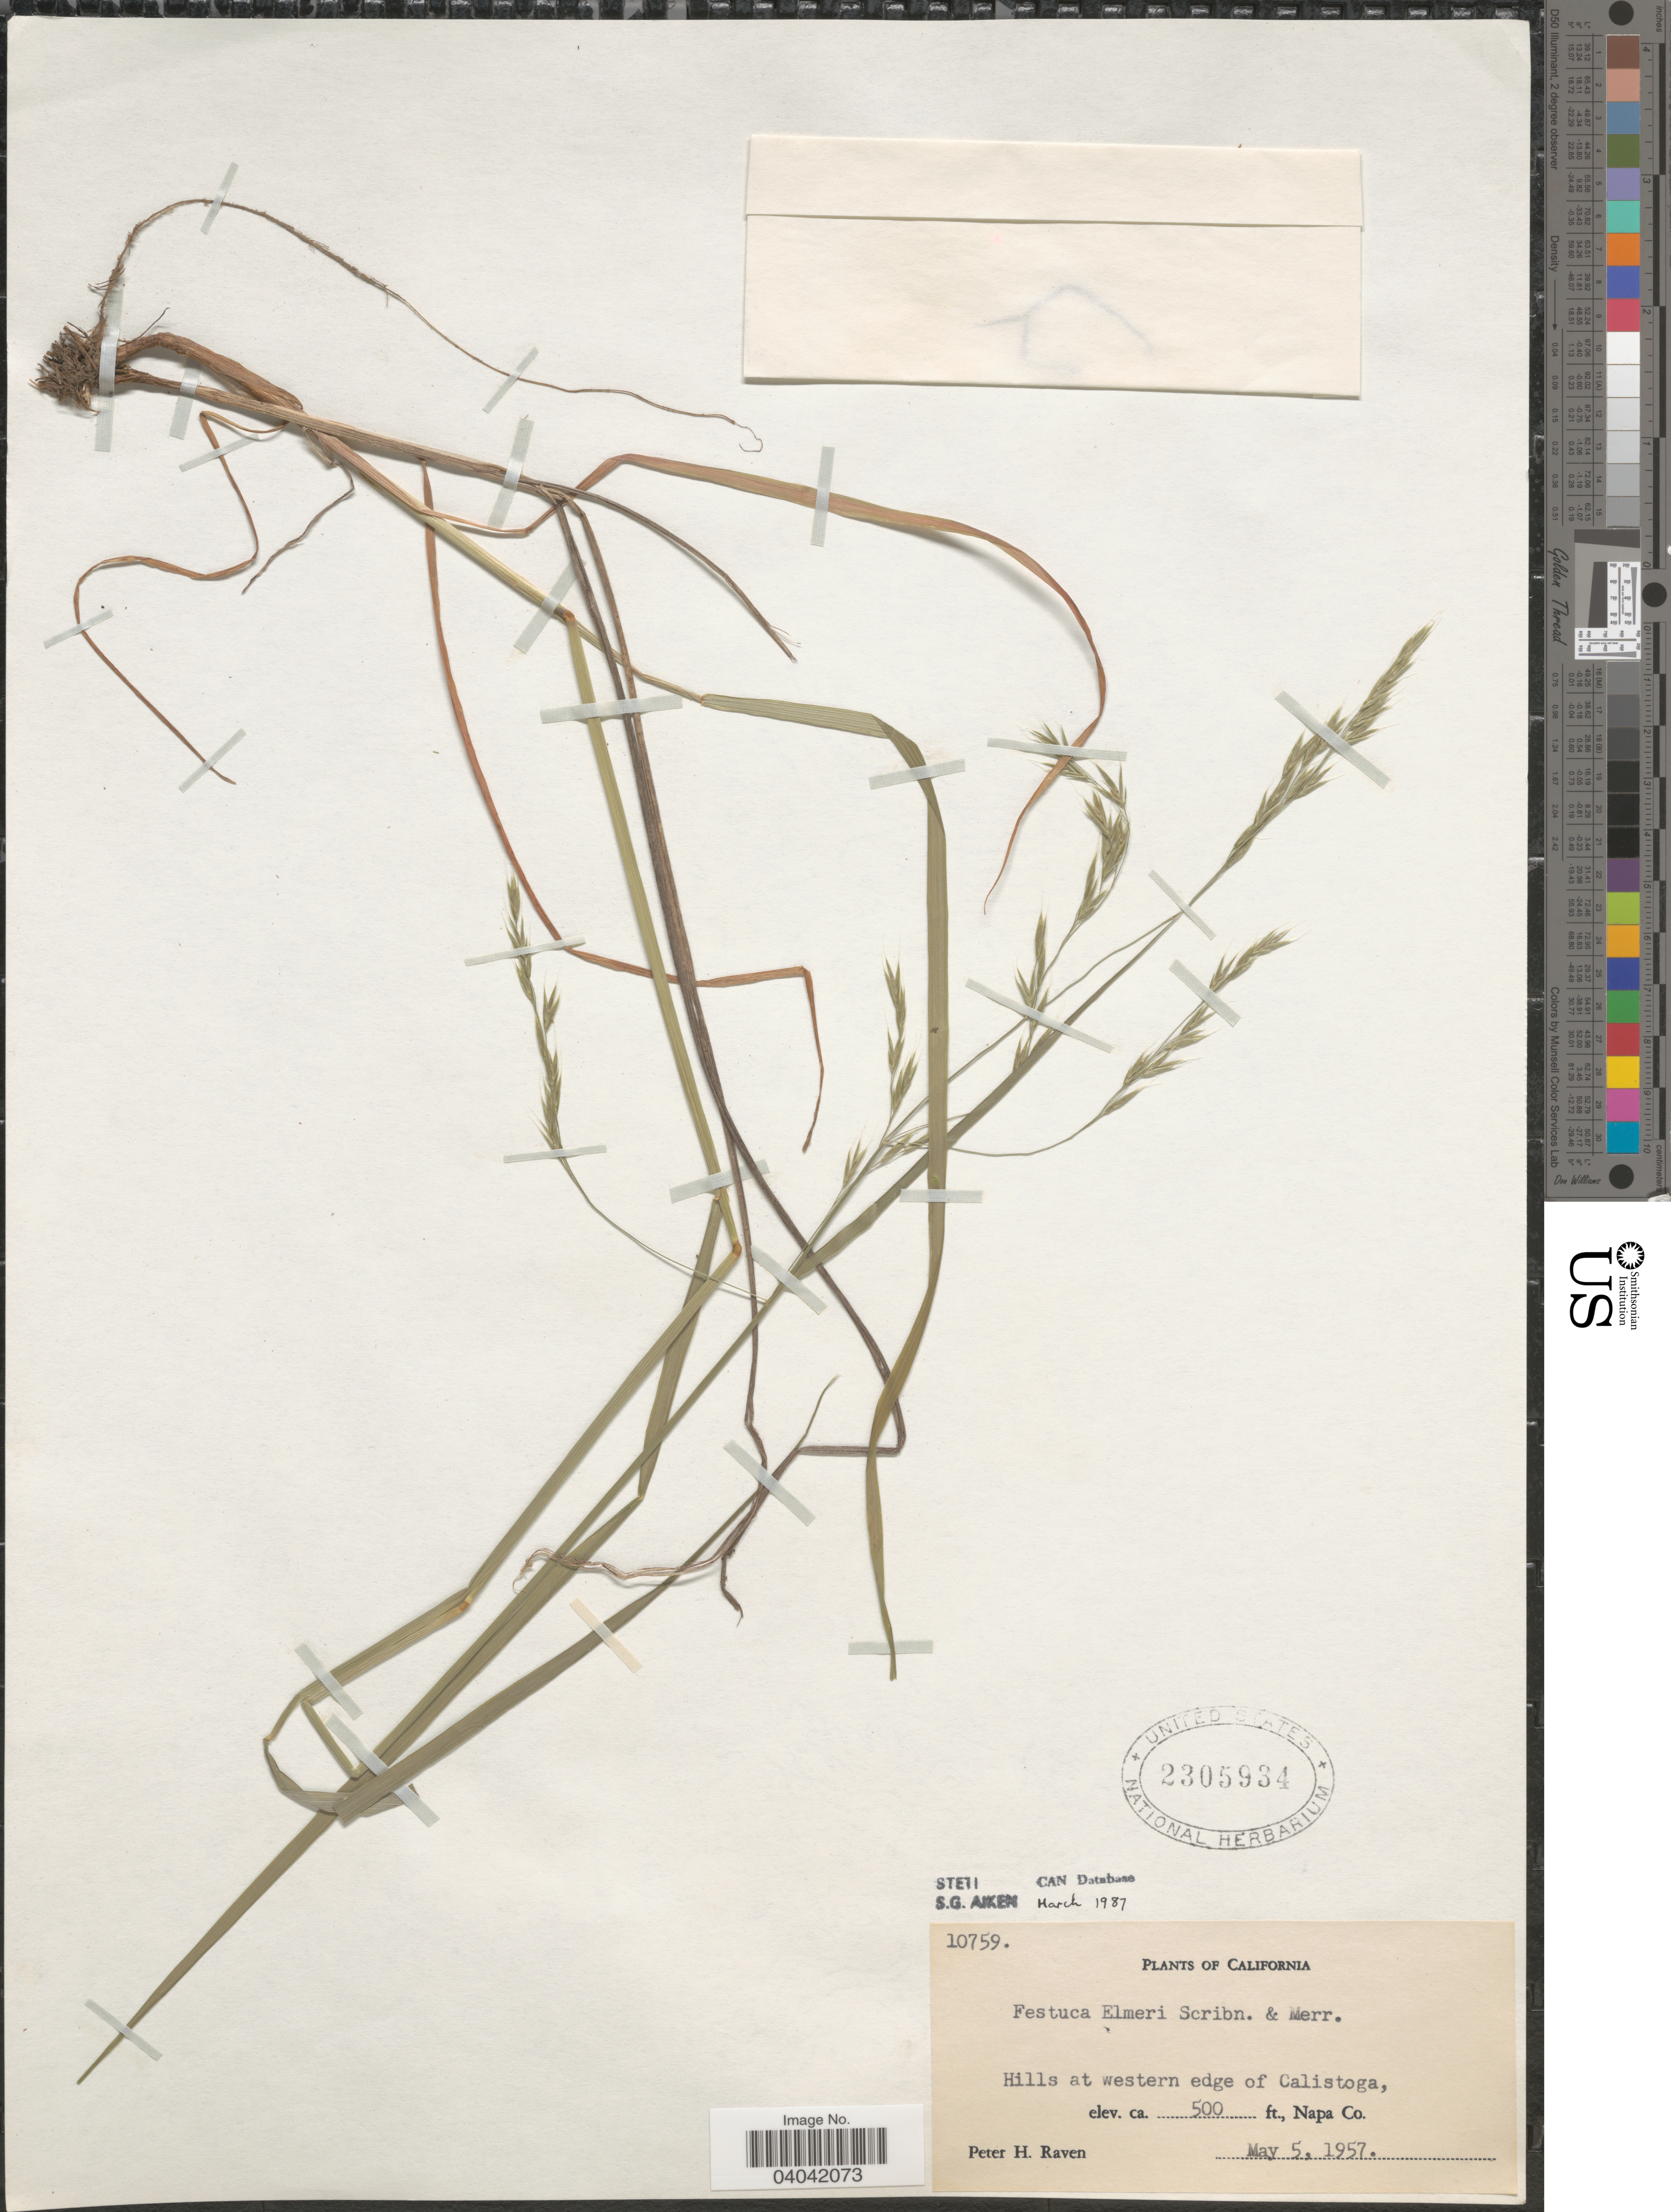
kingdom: Plantae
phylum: Tracheophyta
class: Liliopsida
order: Poales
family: Poaceae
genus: Festuca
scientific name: Festuca elmeri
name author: Scribn. & Merr.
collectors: P. Raven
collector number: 10759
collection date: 1957-05-05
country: United States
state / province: California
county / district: Napa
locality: Hills at western edge of Calistoga, Napa Co.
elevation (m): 152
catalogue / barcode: US 2305934